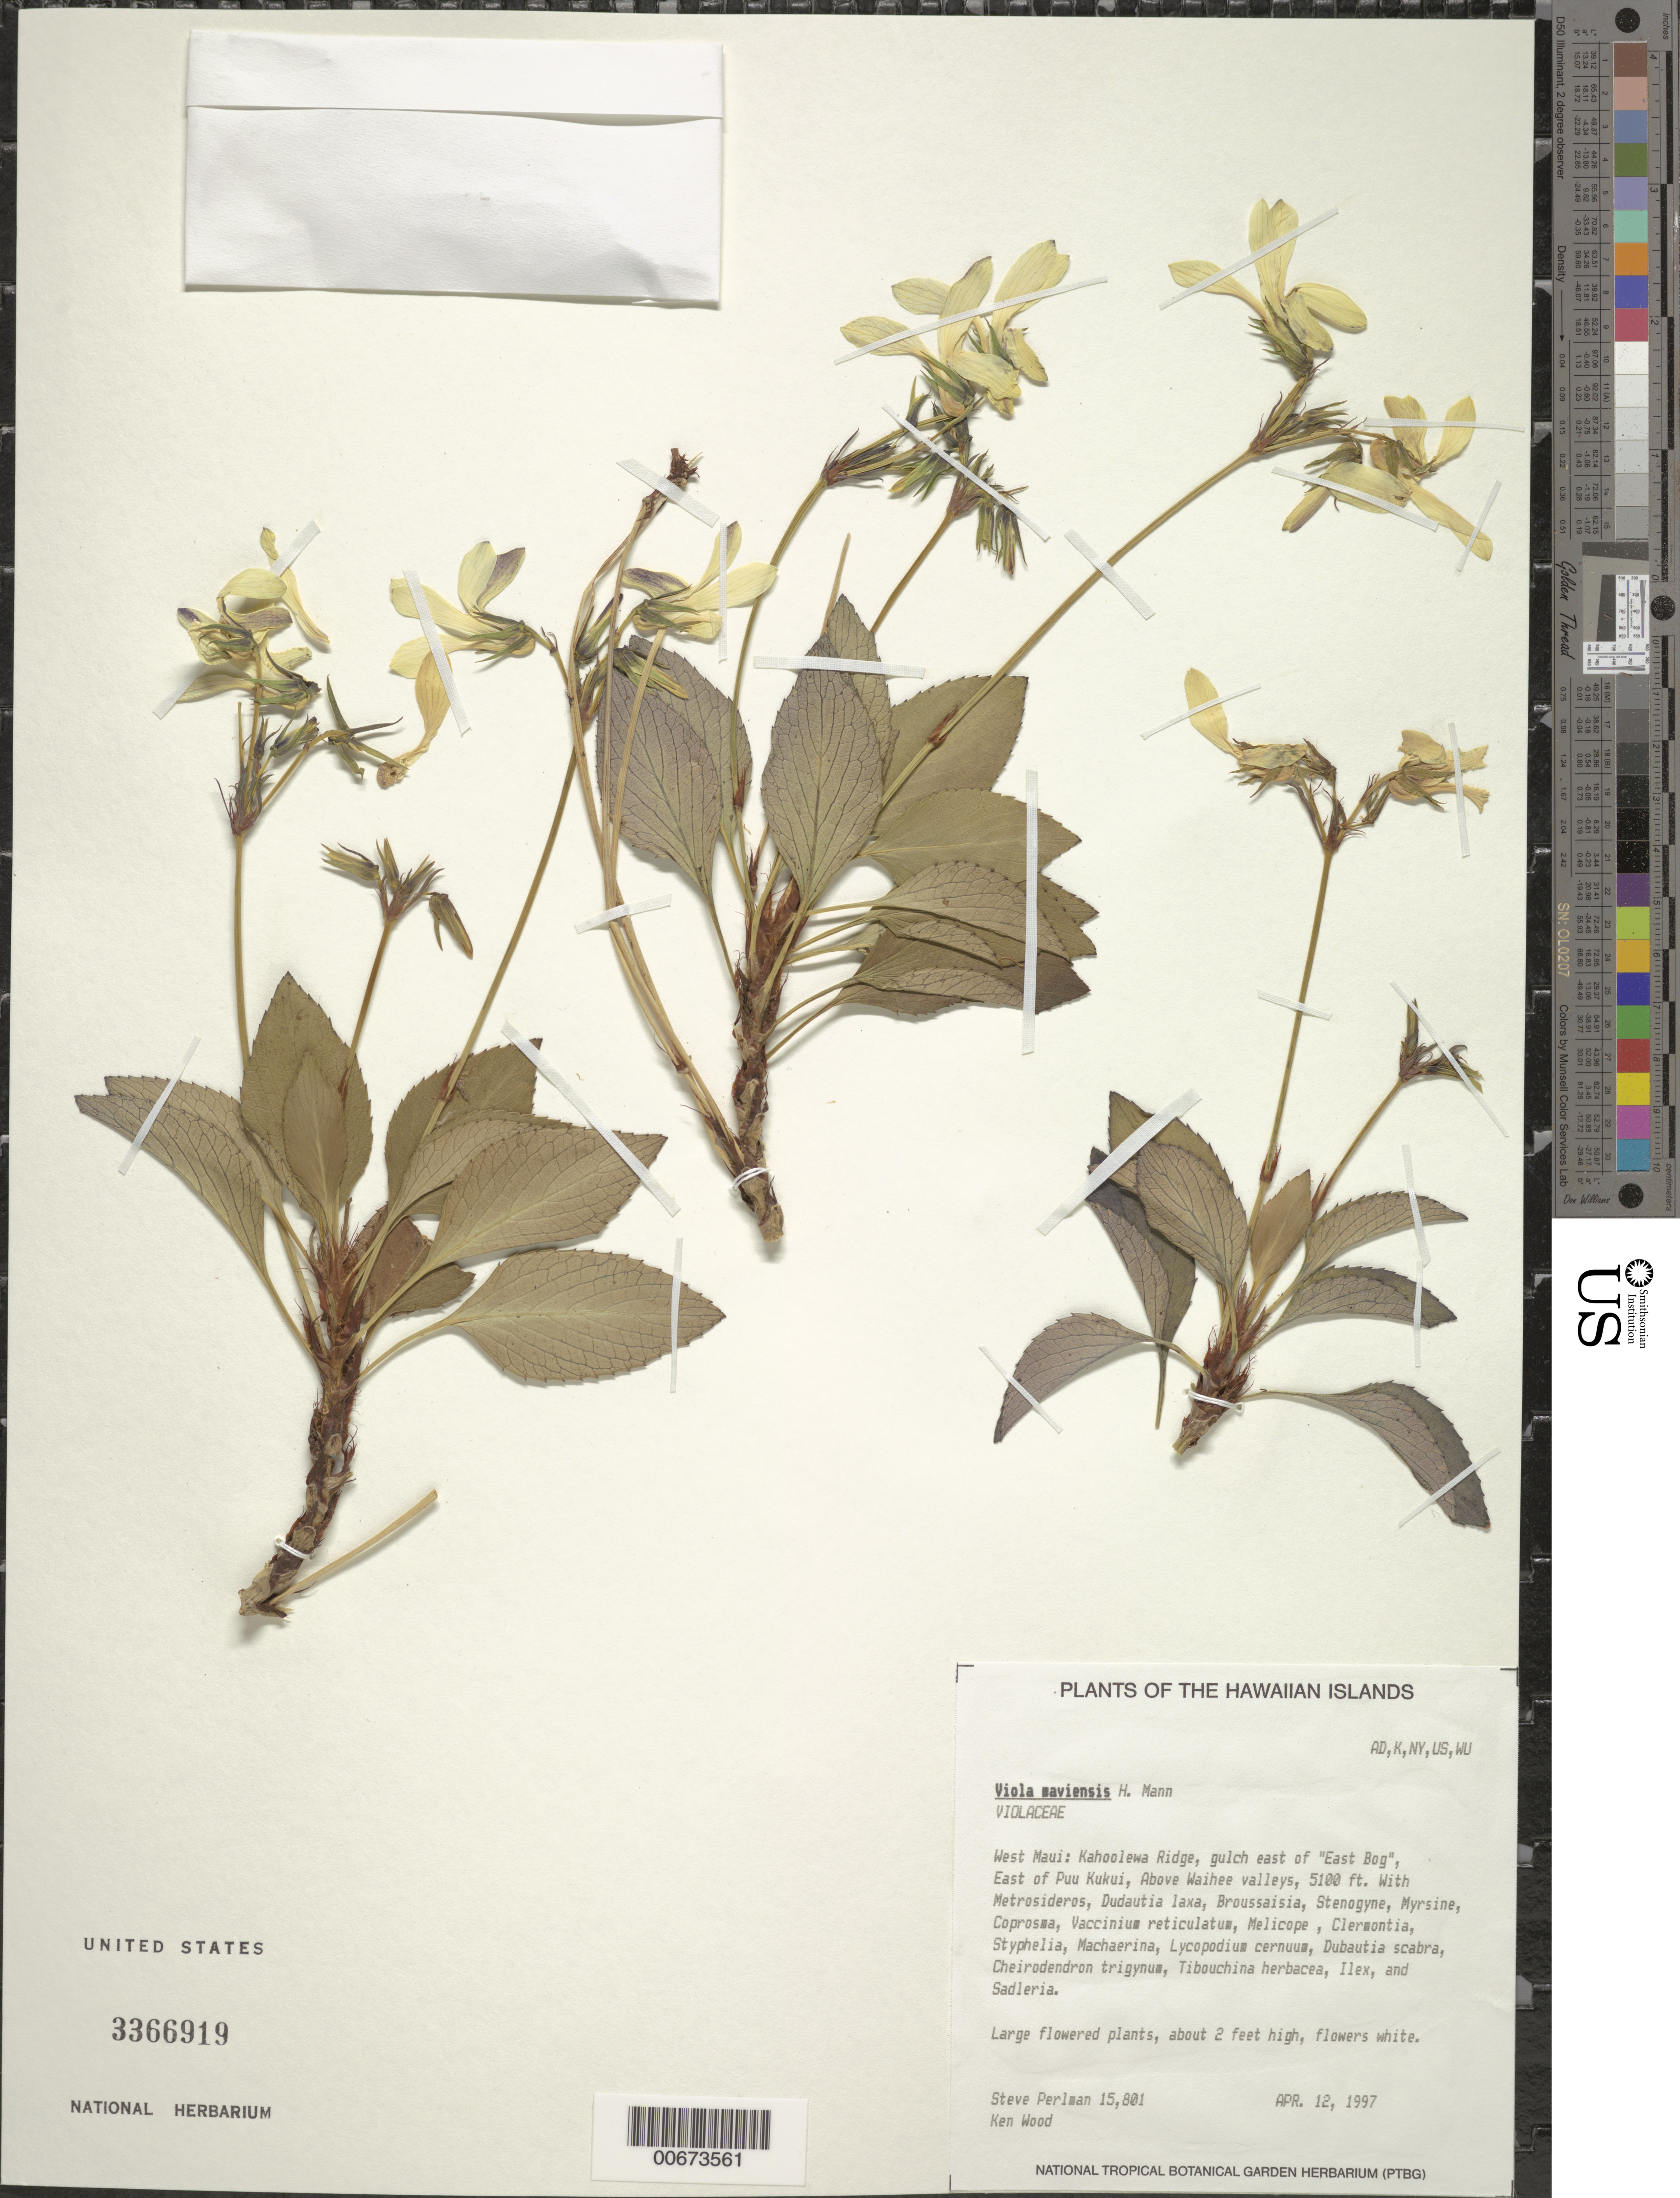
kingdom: Plantae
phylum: Tracheophyta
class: Magnoliopsida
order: Malpighiales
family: Violaceae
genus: Viola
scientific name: Viola maviensis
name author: H. Mann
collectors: S. P. Perlman & K. Wood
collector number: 15801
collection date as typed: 12 Apr 1997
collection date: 1997-04-12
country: United States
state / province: Hawaii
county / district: Maui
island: Maui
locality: West Maui, Kaho'olewa Ridge, gulch east of "East Bog", east of Pu'u Kukui, above Waihee valleys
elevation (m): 1555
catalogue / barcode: US 3366919